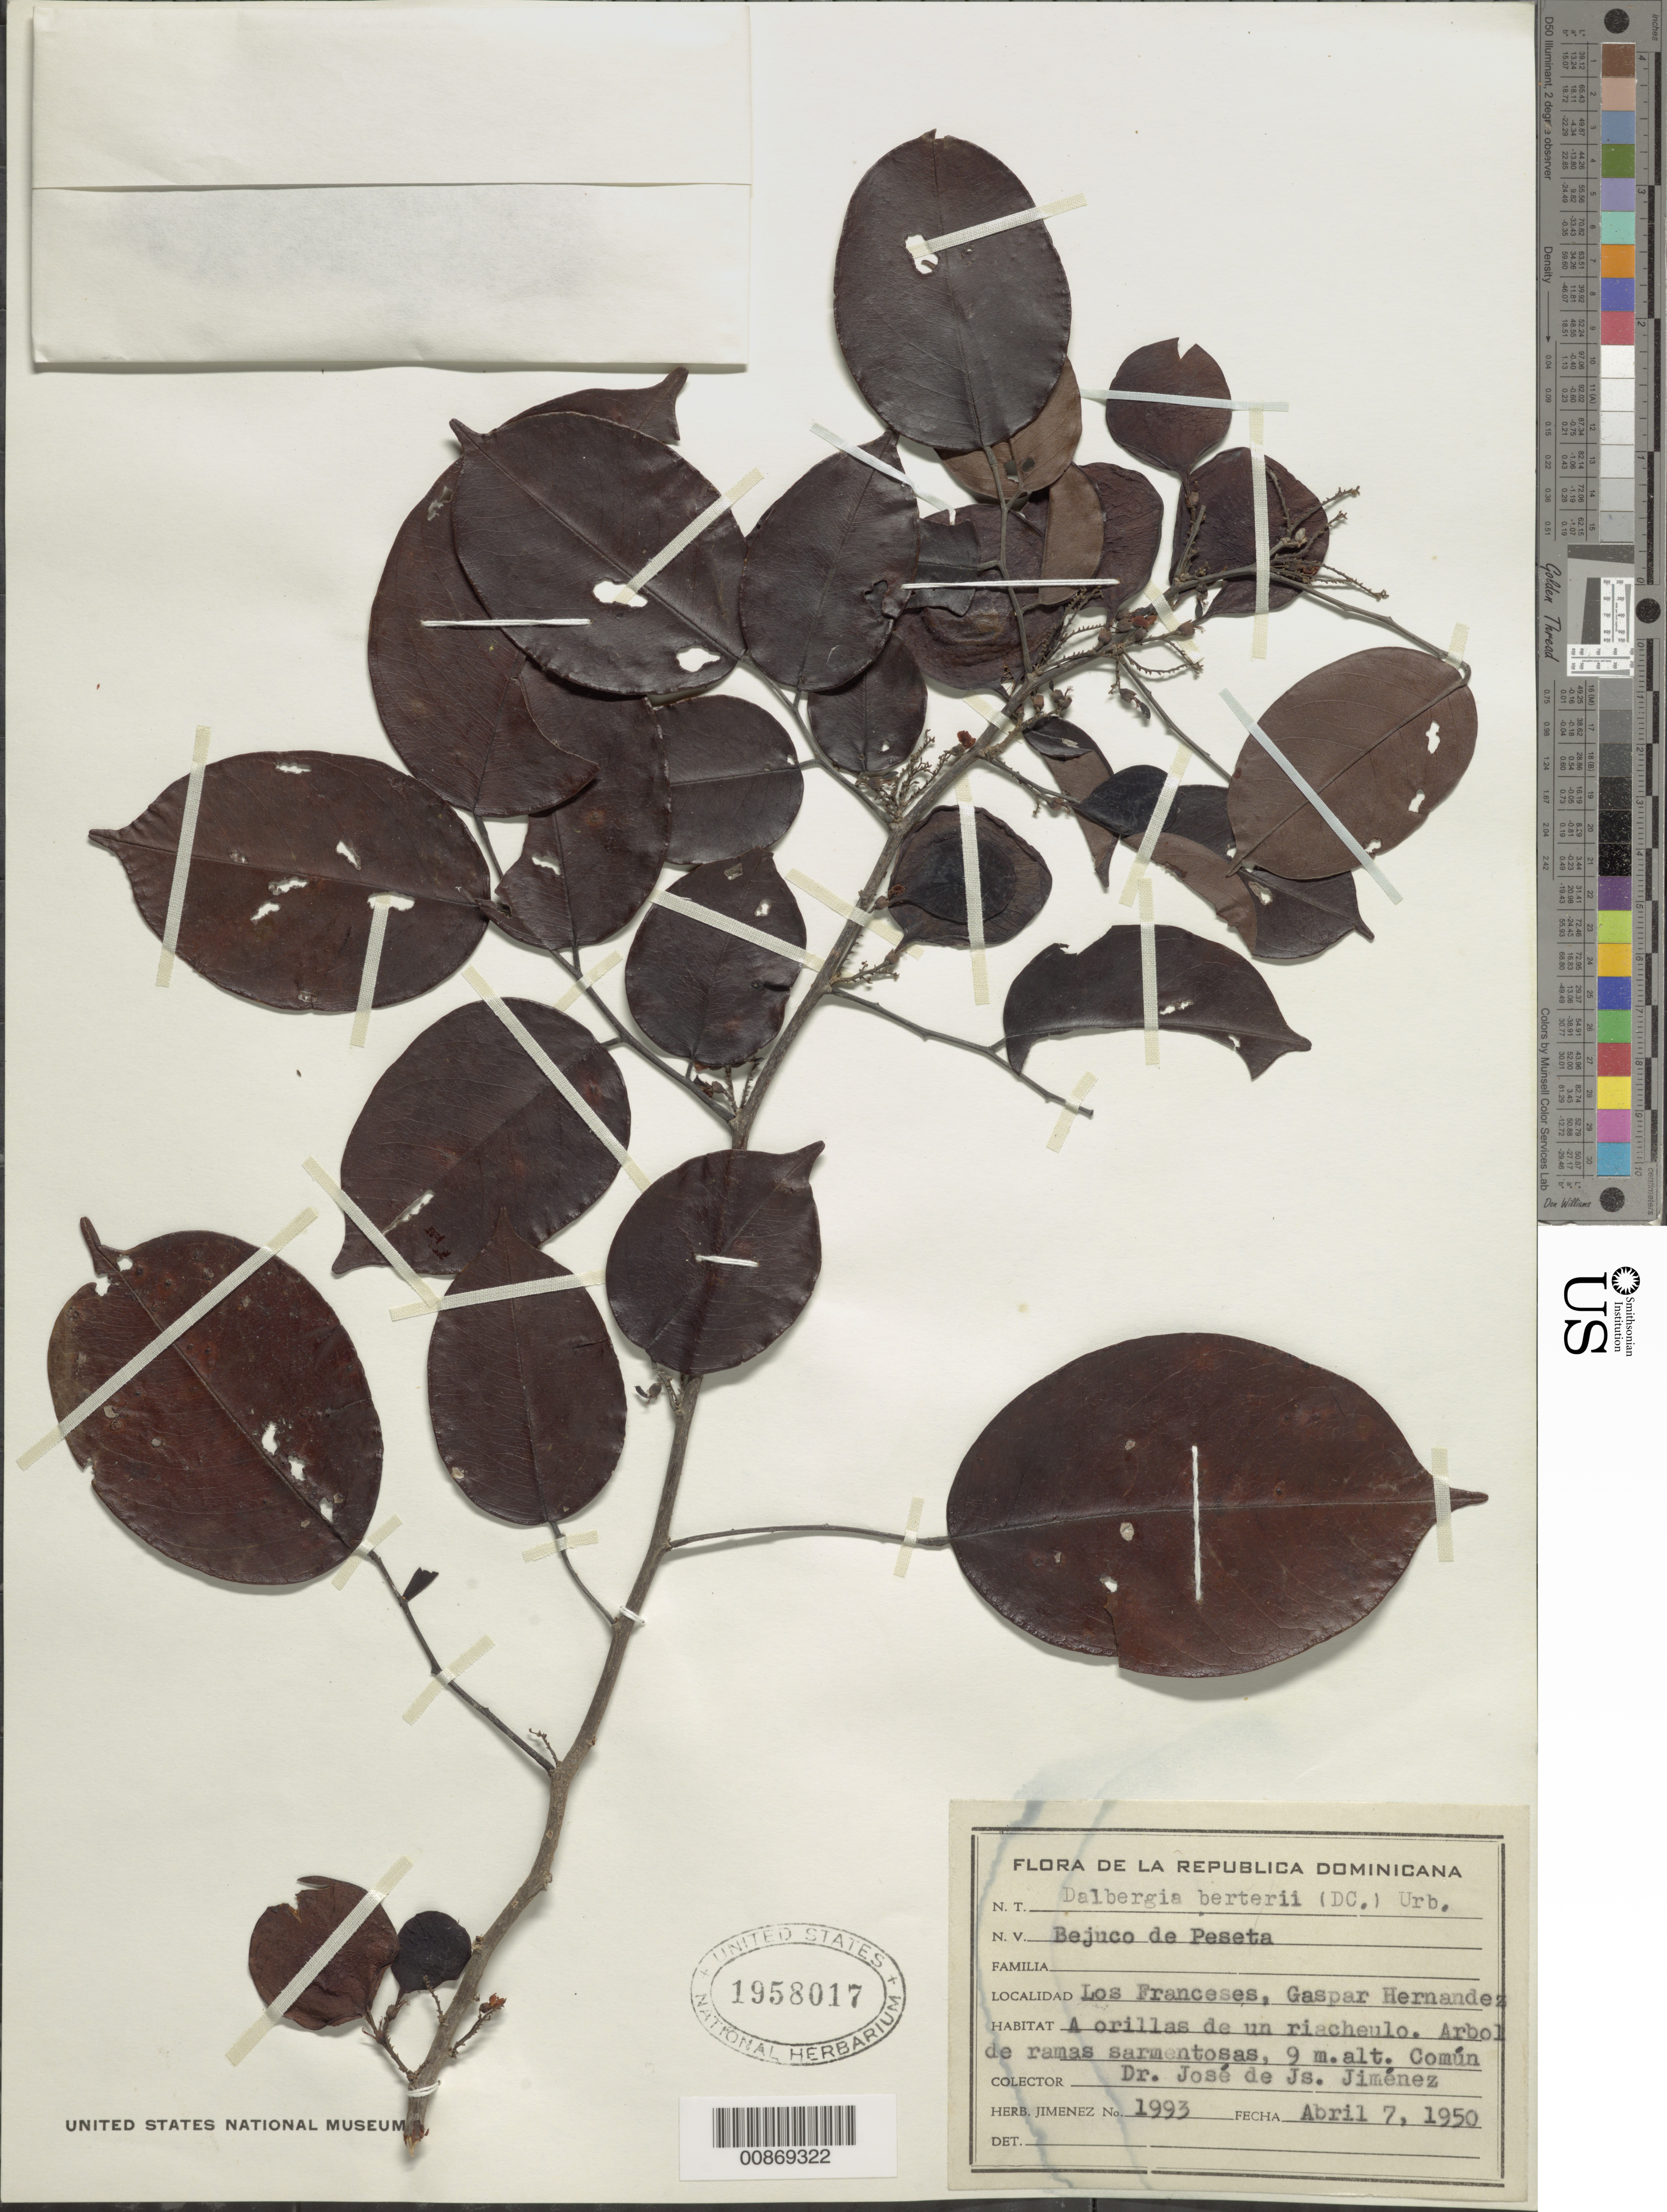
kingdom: Plantae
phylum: Tracheophyta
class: Magnoliopsida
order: Fabales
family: Fabaceae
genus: Dalbergia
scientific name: Dalbergia berteroi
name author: (DC.) Urb.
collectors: J. J. Jiménez Almonte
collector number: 1993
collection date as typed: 07 Apr 1950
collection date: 1950-04-07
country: Dominican Republic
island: Hispaniola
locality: Los Franceses, Gaspar Hernandez.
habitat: A orillas de un riachuelo.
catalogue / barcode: US 1958017